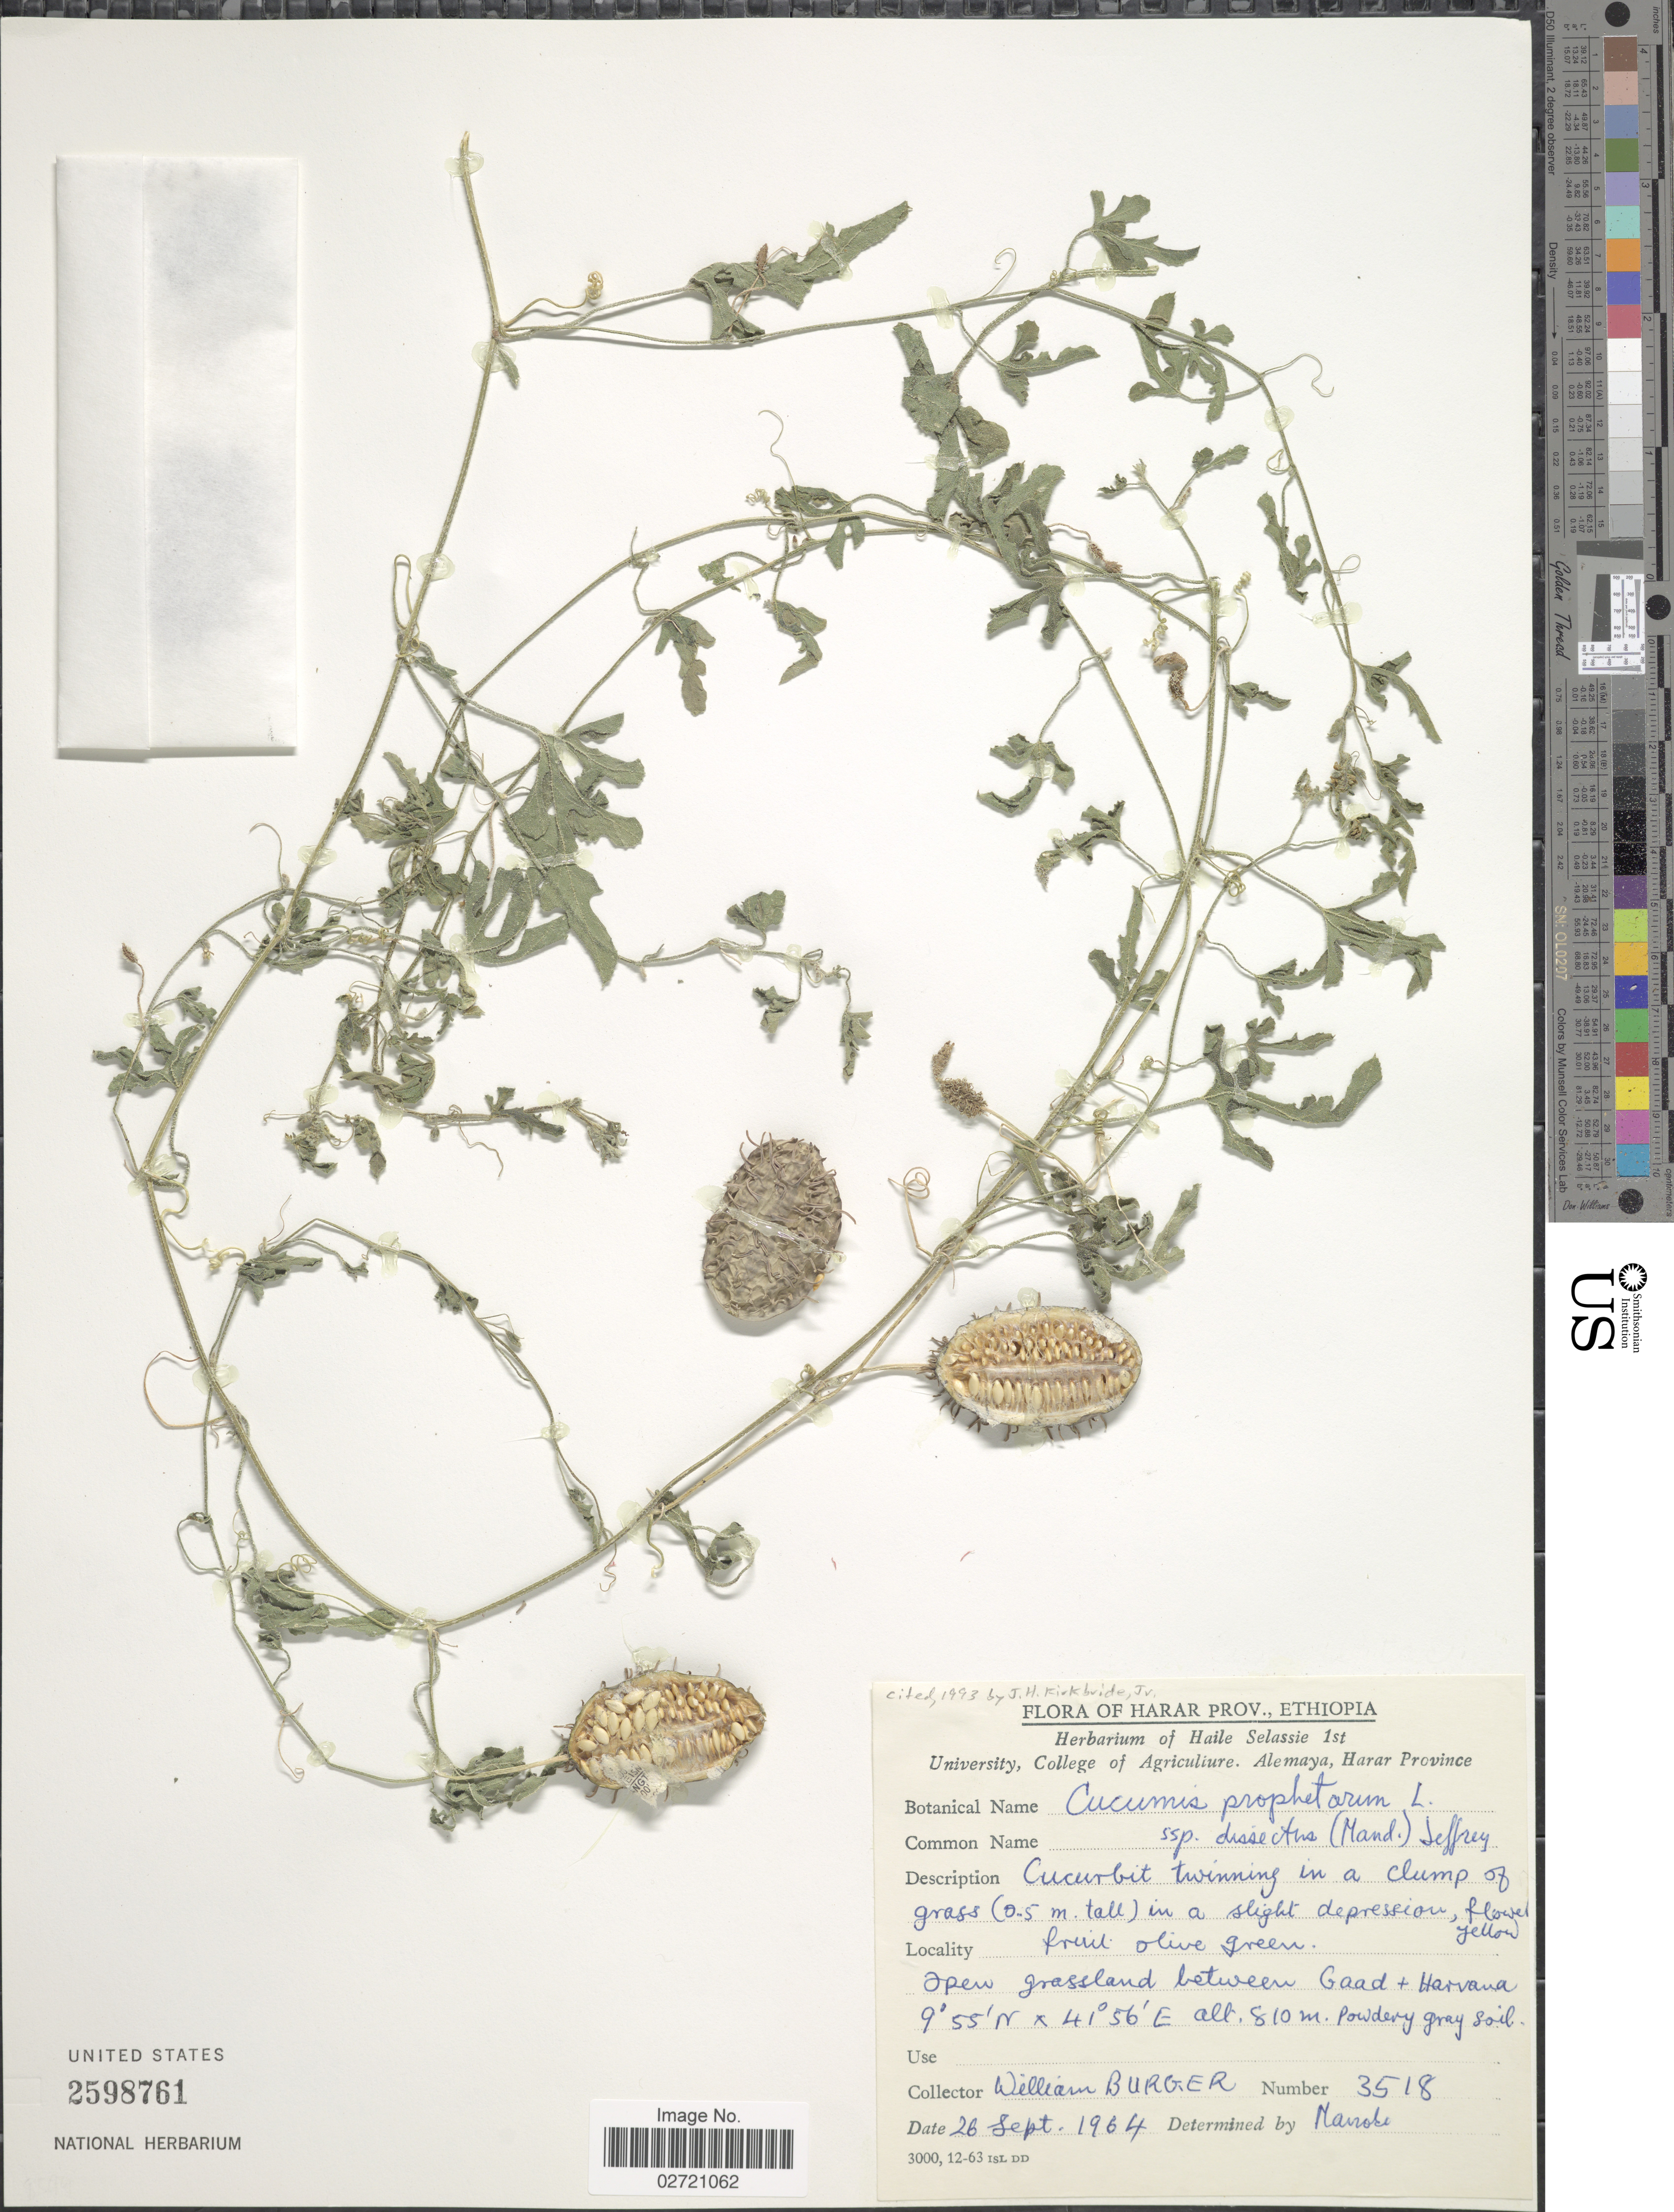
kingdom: Plantae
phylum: Tracheophyta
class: Magnoliopsida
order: Cucurbitales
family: Cucurbitaceae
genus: Cucumis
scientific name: Cucumis prophetarum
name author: L.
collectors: W. Burger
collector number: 3518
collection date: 1964-09-26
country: Ethiopia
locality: Harar Prov. Between Gaad + Harama [interpreted]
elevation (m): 810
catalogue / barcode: US 2598761